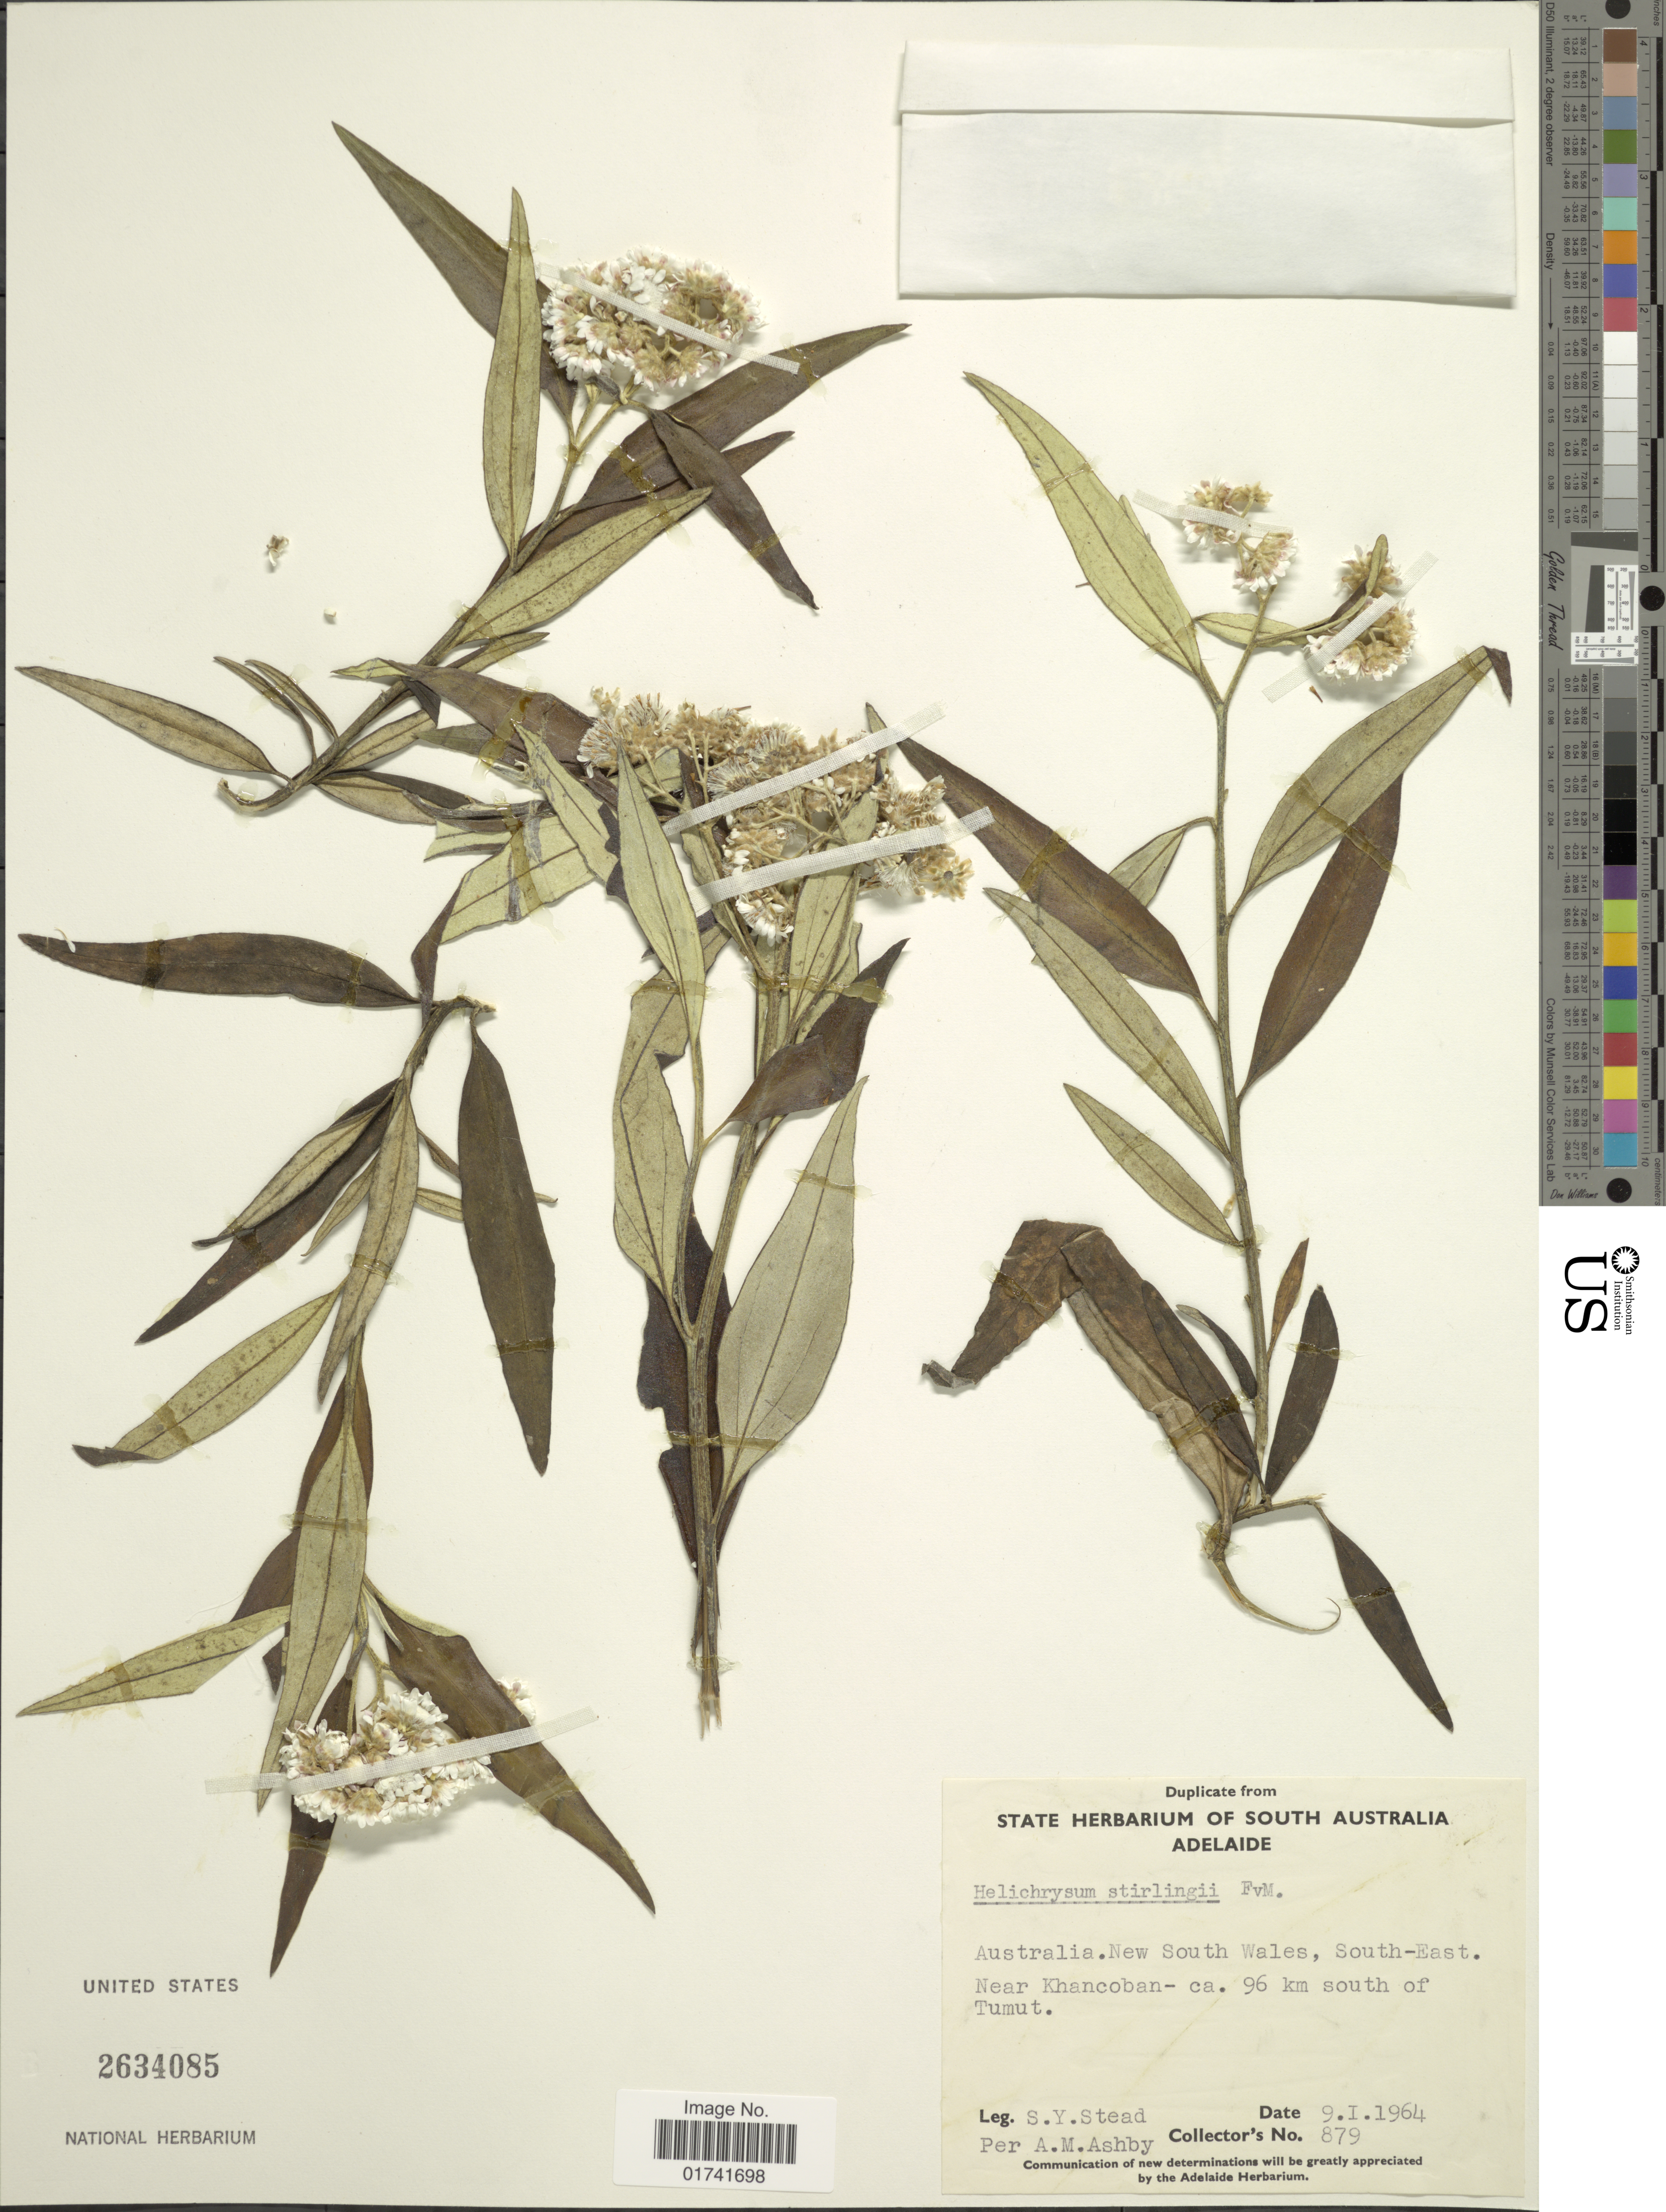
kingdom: Plantae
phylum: Tracheophyta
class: Magnoliopsida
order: Asterales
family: Asteraceae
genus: Ozothamnus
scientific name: Ozothamnus stirlingii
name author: (F. Muell.) Anderb.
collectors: S. Stead & A. Ashby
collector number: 879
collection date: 1964-01-09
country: Australia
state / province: New South Wales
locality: South-East, near Khancoban-, ca. 96 km south of Tumut.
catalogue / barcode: US 2634085